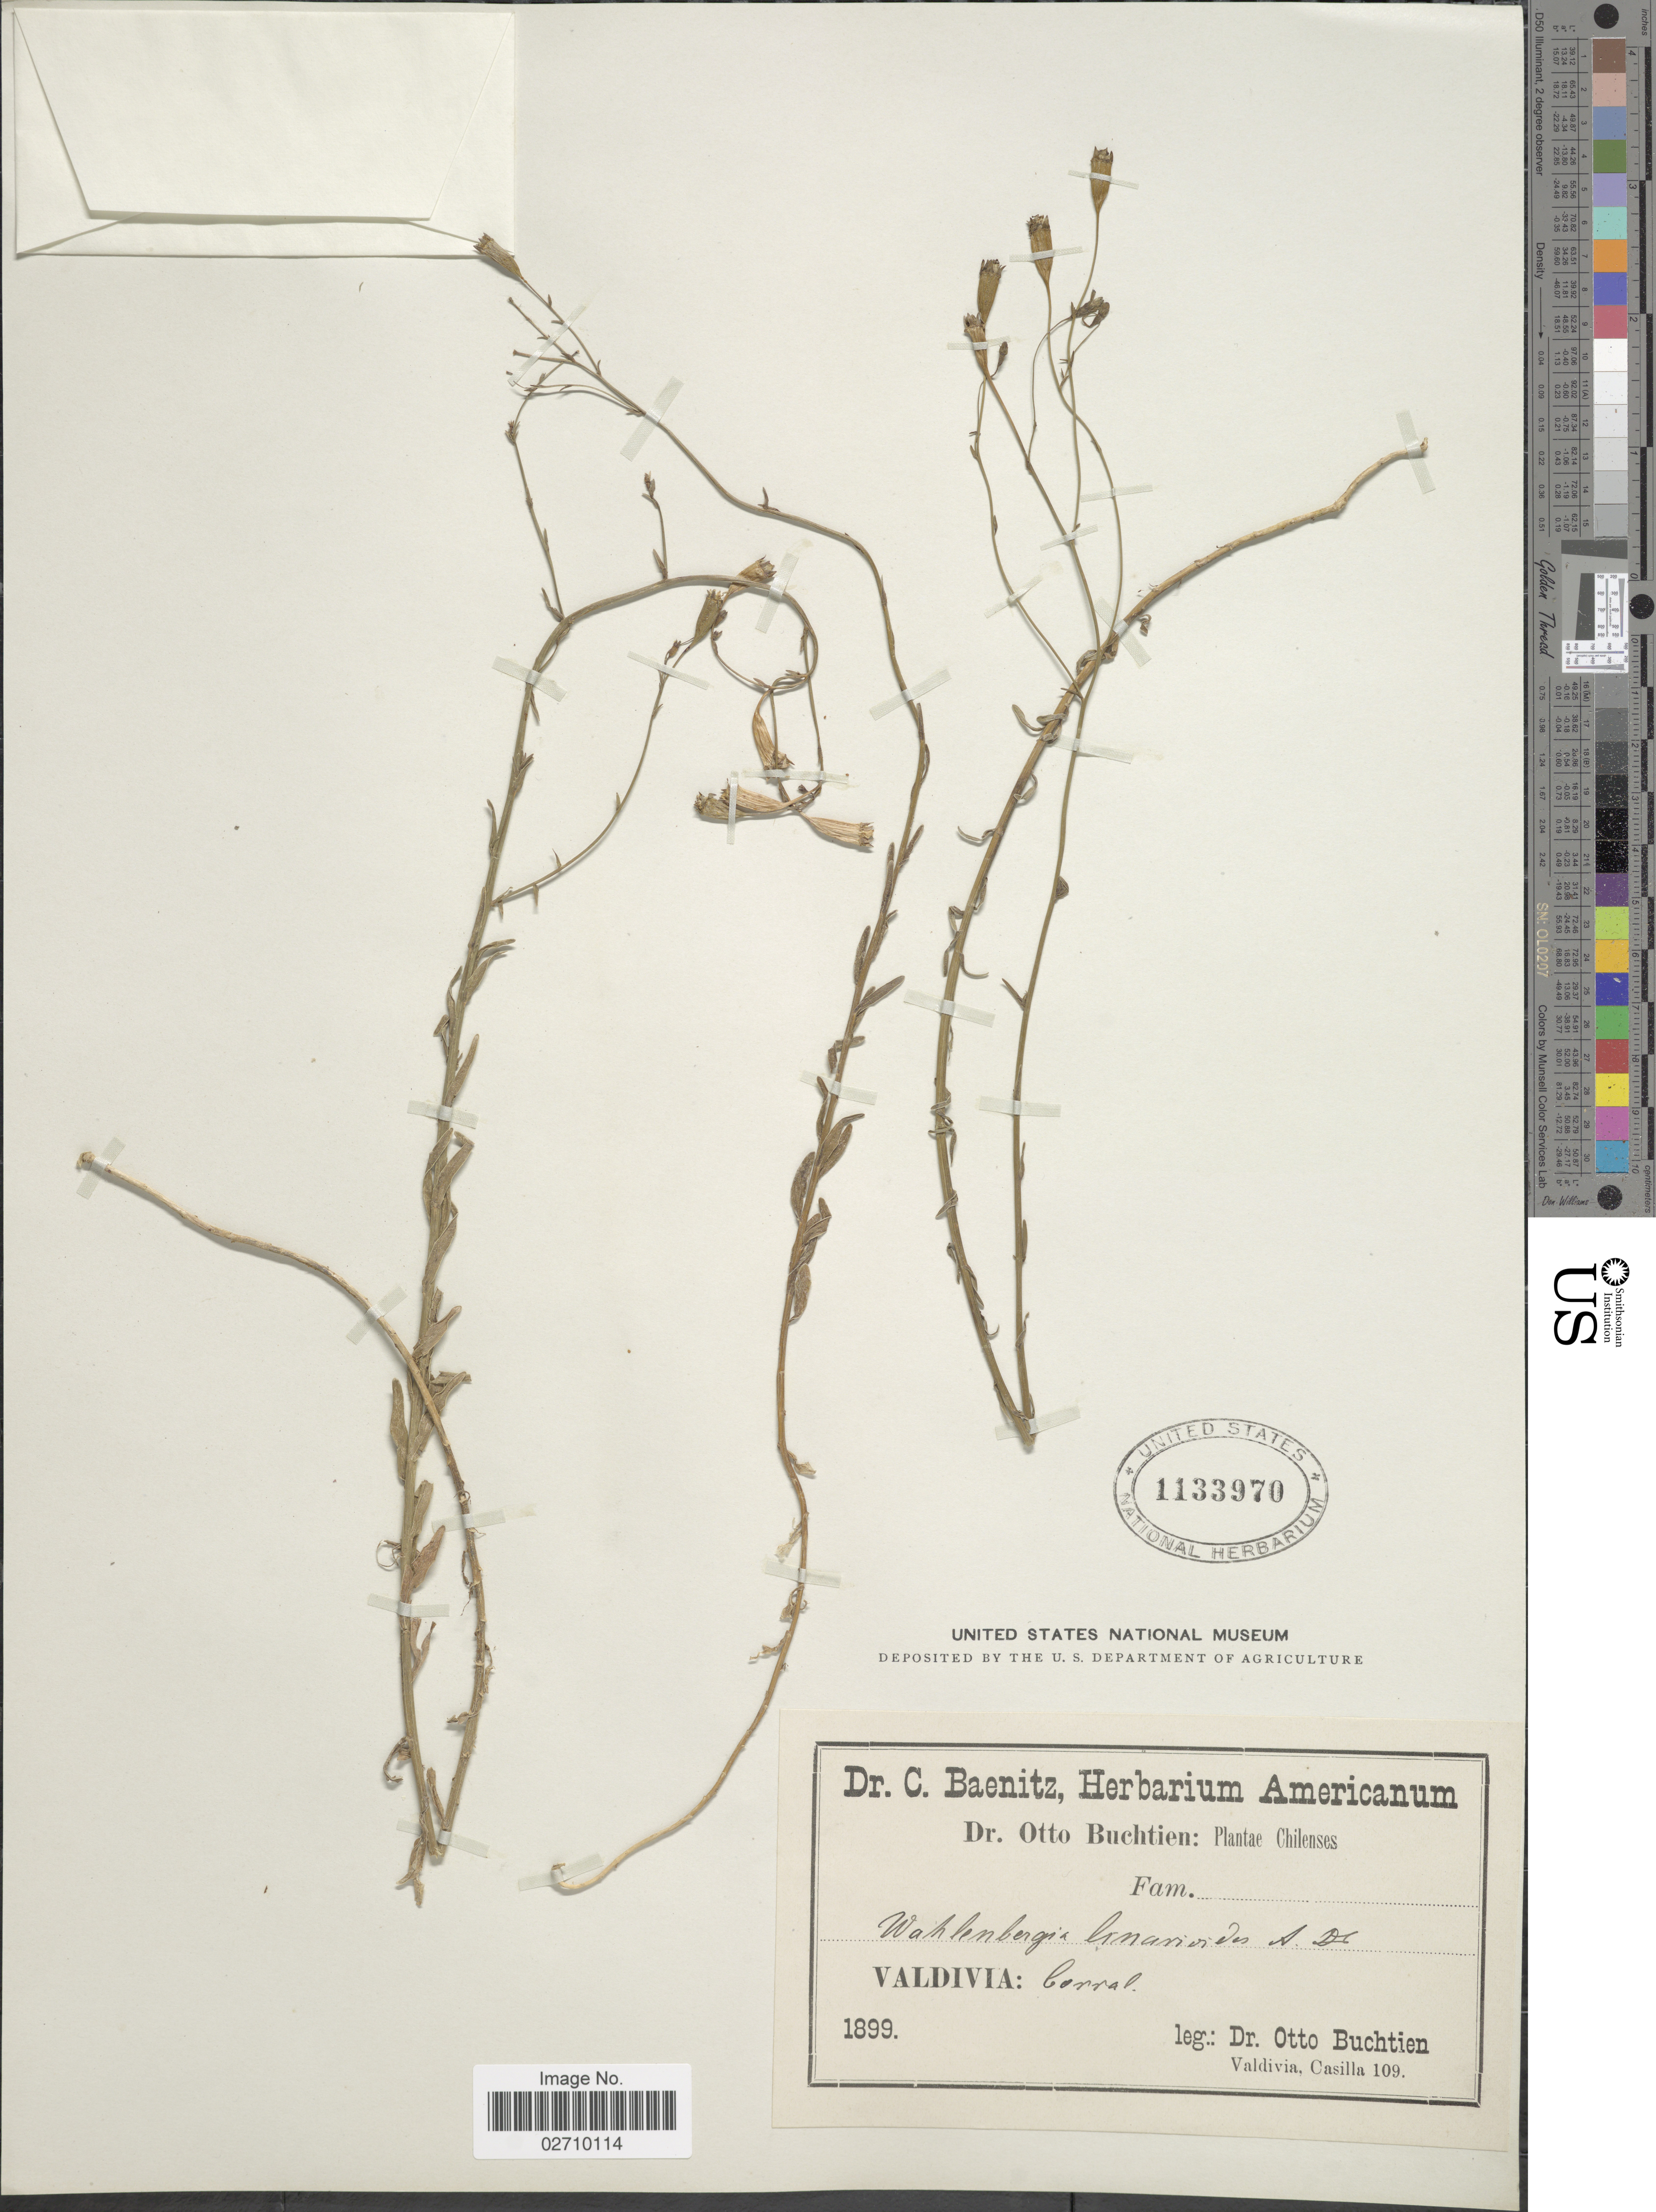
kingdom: Plantae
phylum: Tracheophyta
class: Magnoliopsida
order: Asterales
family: Campanulaceae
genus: Wahlenbergia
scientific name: Wahlenbergia linarioides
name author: (Lam.) A. DC.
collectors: O. Buchtien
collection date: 1899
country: Chile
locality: Valdivia: Corral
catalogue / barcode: US 1133970